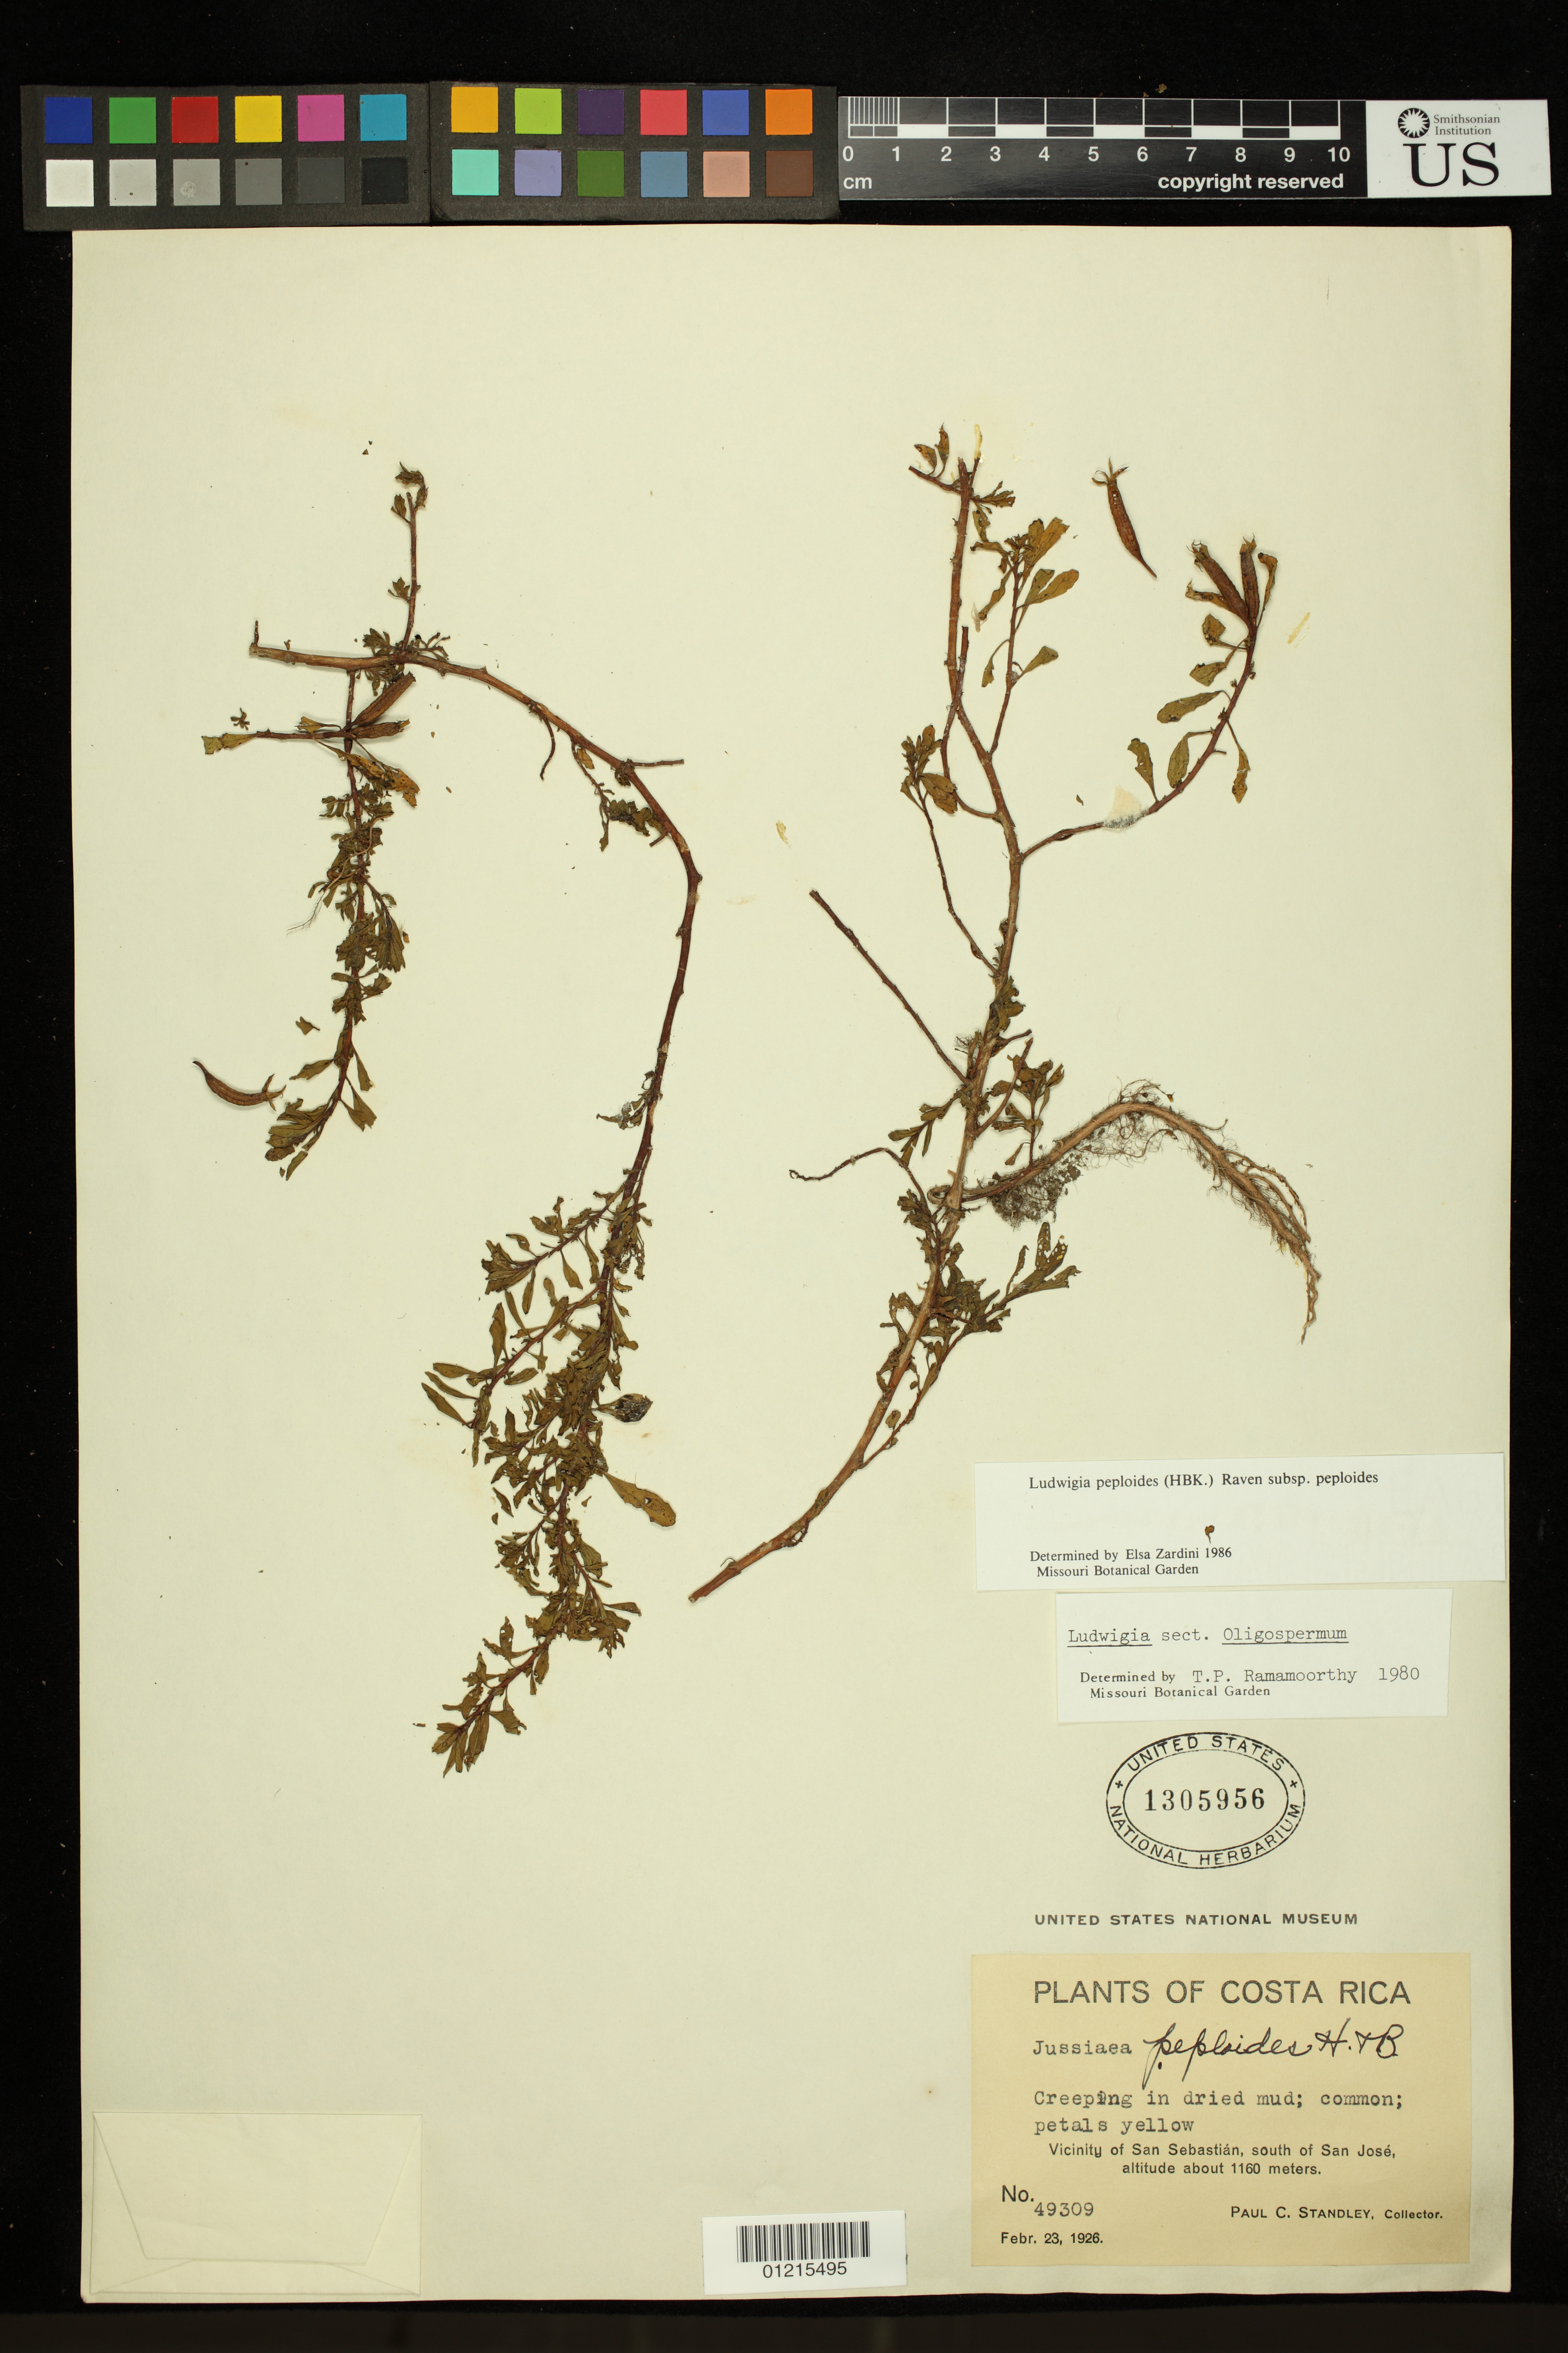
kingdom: Plantae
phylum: Tracheophyta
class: Magnoliopsida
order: Myrtales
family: Onagraceae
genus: Ludwigia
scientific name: Ludwigia peploides subsp. peploides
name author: (Kunth) P.H. Raven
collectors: P. C. Standley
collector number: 49309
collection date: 1926-02-23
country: Costa Rica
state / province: San Jose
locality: Vicinity of San Sebastian, south of San Jose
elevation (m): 1160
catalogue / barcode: US 1305956